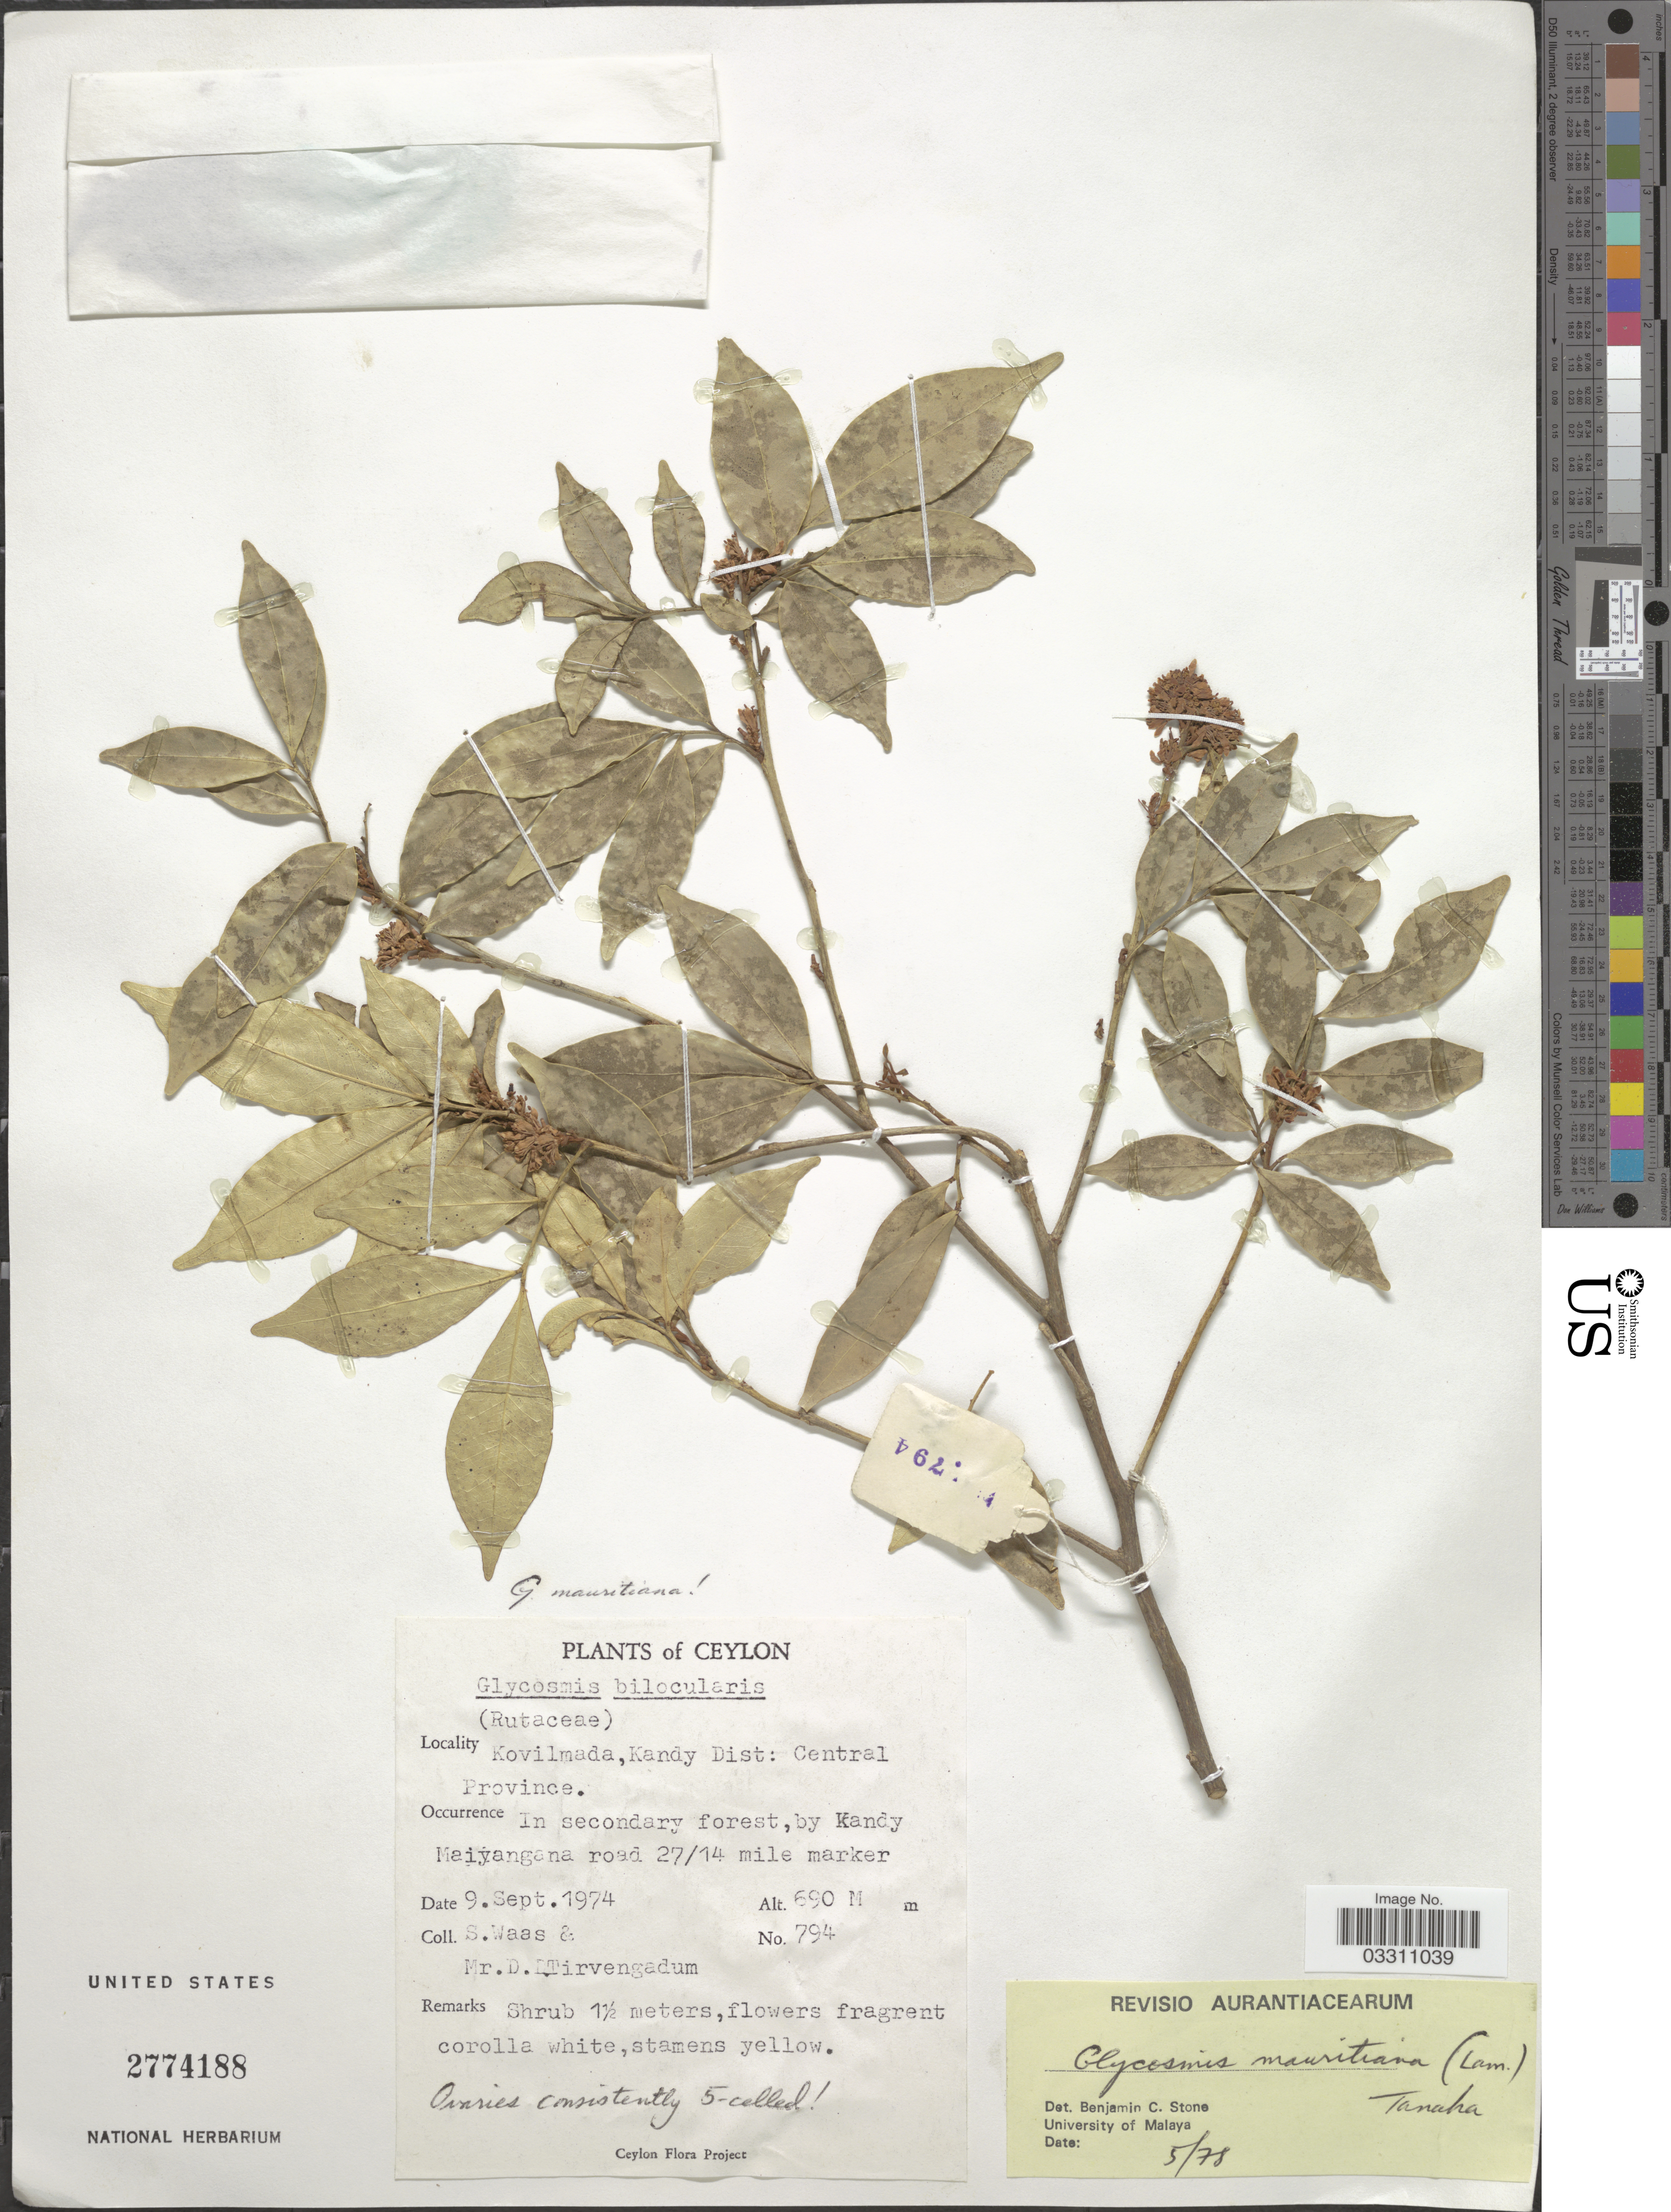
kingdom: Plantae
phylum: Tracheophyta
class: Magnoliopsida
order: Sapindales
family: Rutaceae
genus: Glycosmis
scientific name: Glycosmis mauritiana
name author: (Lamkey) Tanaka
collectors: S. Waas & D. Tirvengadum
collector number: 794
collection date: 1974-09-09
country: Sri Lanka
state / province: Central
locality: Ceylon, Kovilmada, Kandy Dist. by Kandy Maiyangana road 27/14 mile marker.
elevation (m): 690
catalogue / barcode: US 2774188